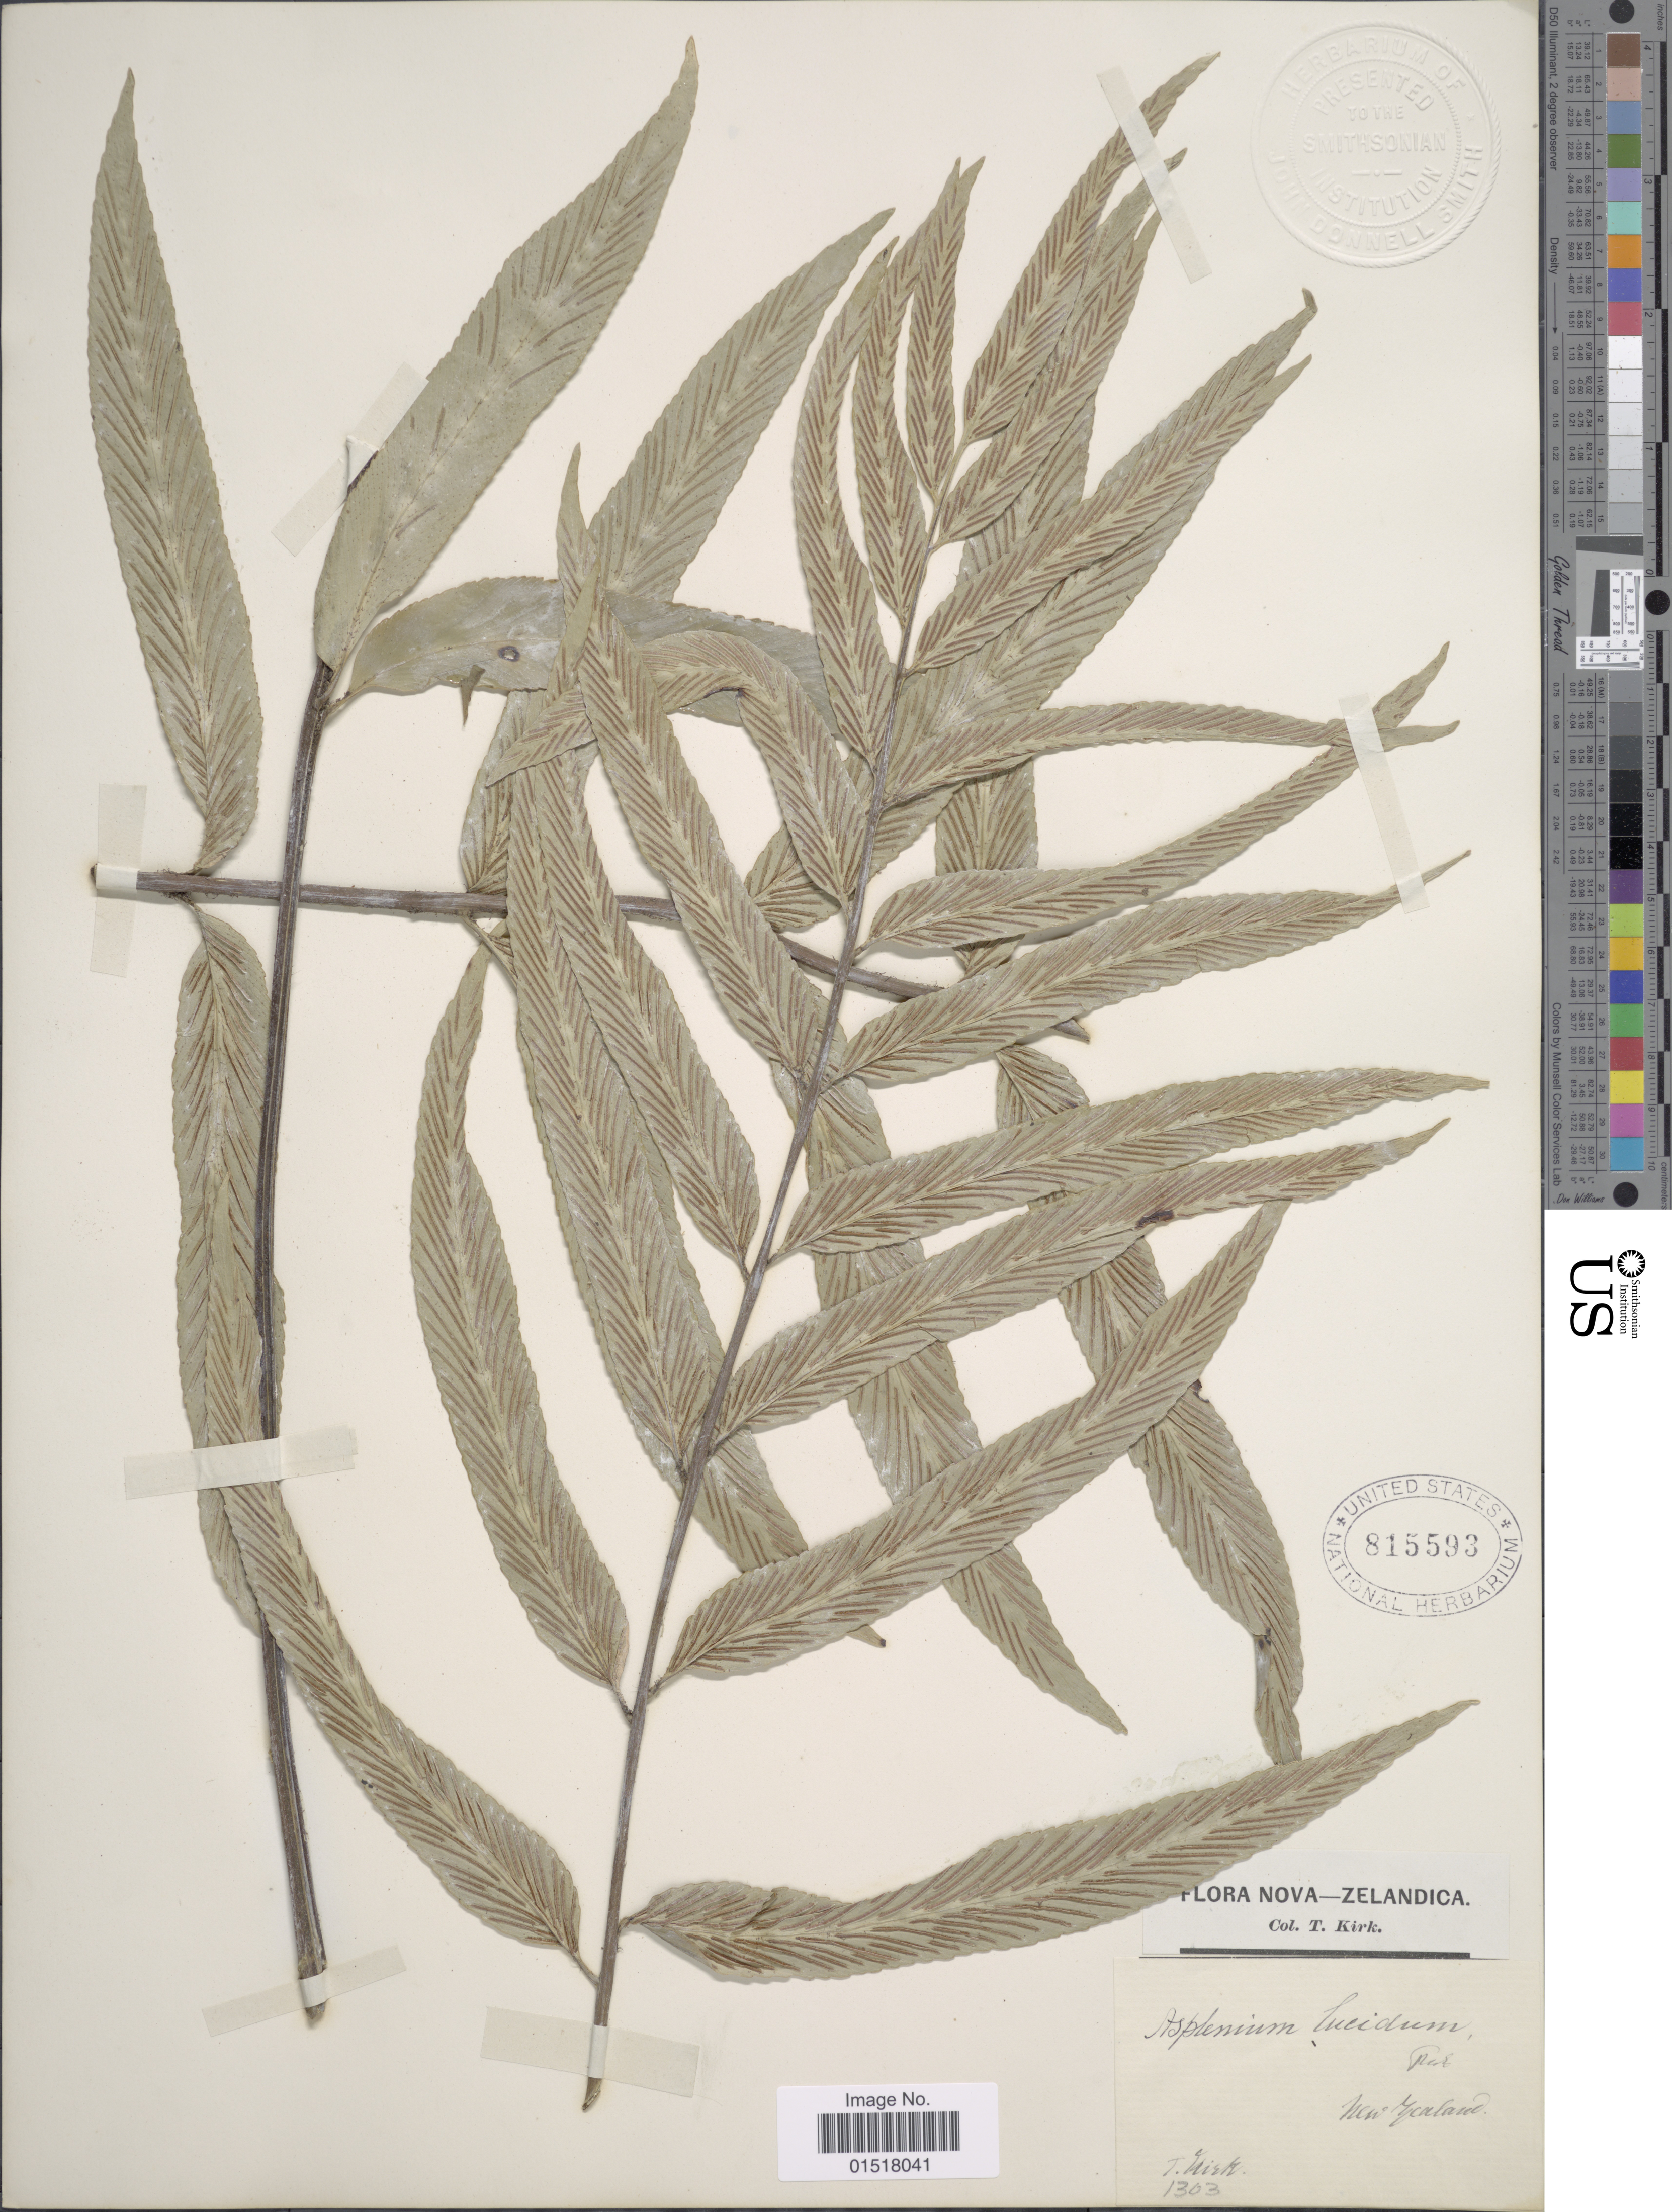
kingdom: Plantae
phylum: Tracheophyta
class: Polypodiopsida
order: Polypodiales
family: Aspleniaceae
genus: Asplenium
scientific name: Asplenium oblongifolium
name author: Colenso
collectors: T. Kirk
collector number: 1303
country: New Zealand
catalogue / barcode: US 815593